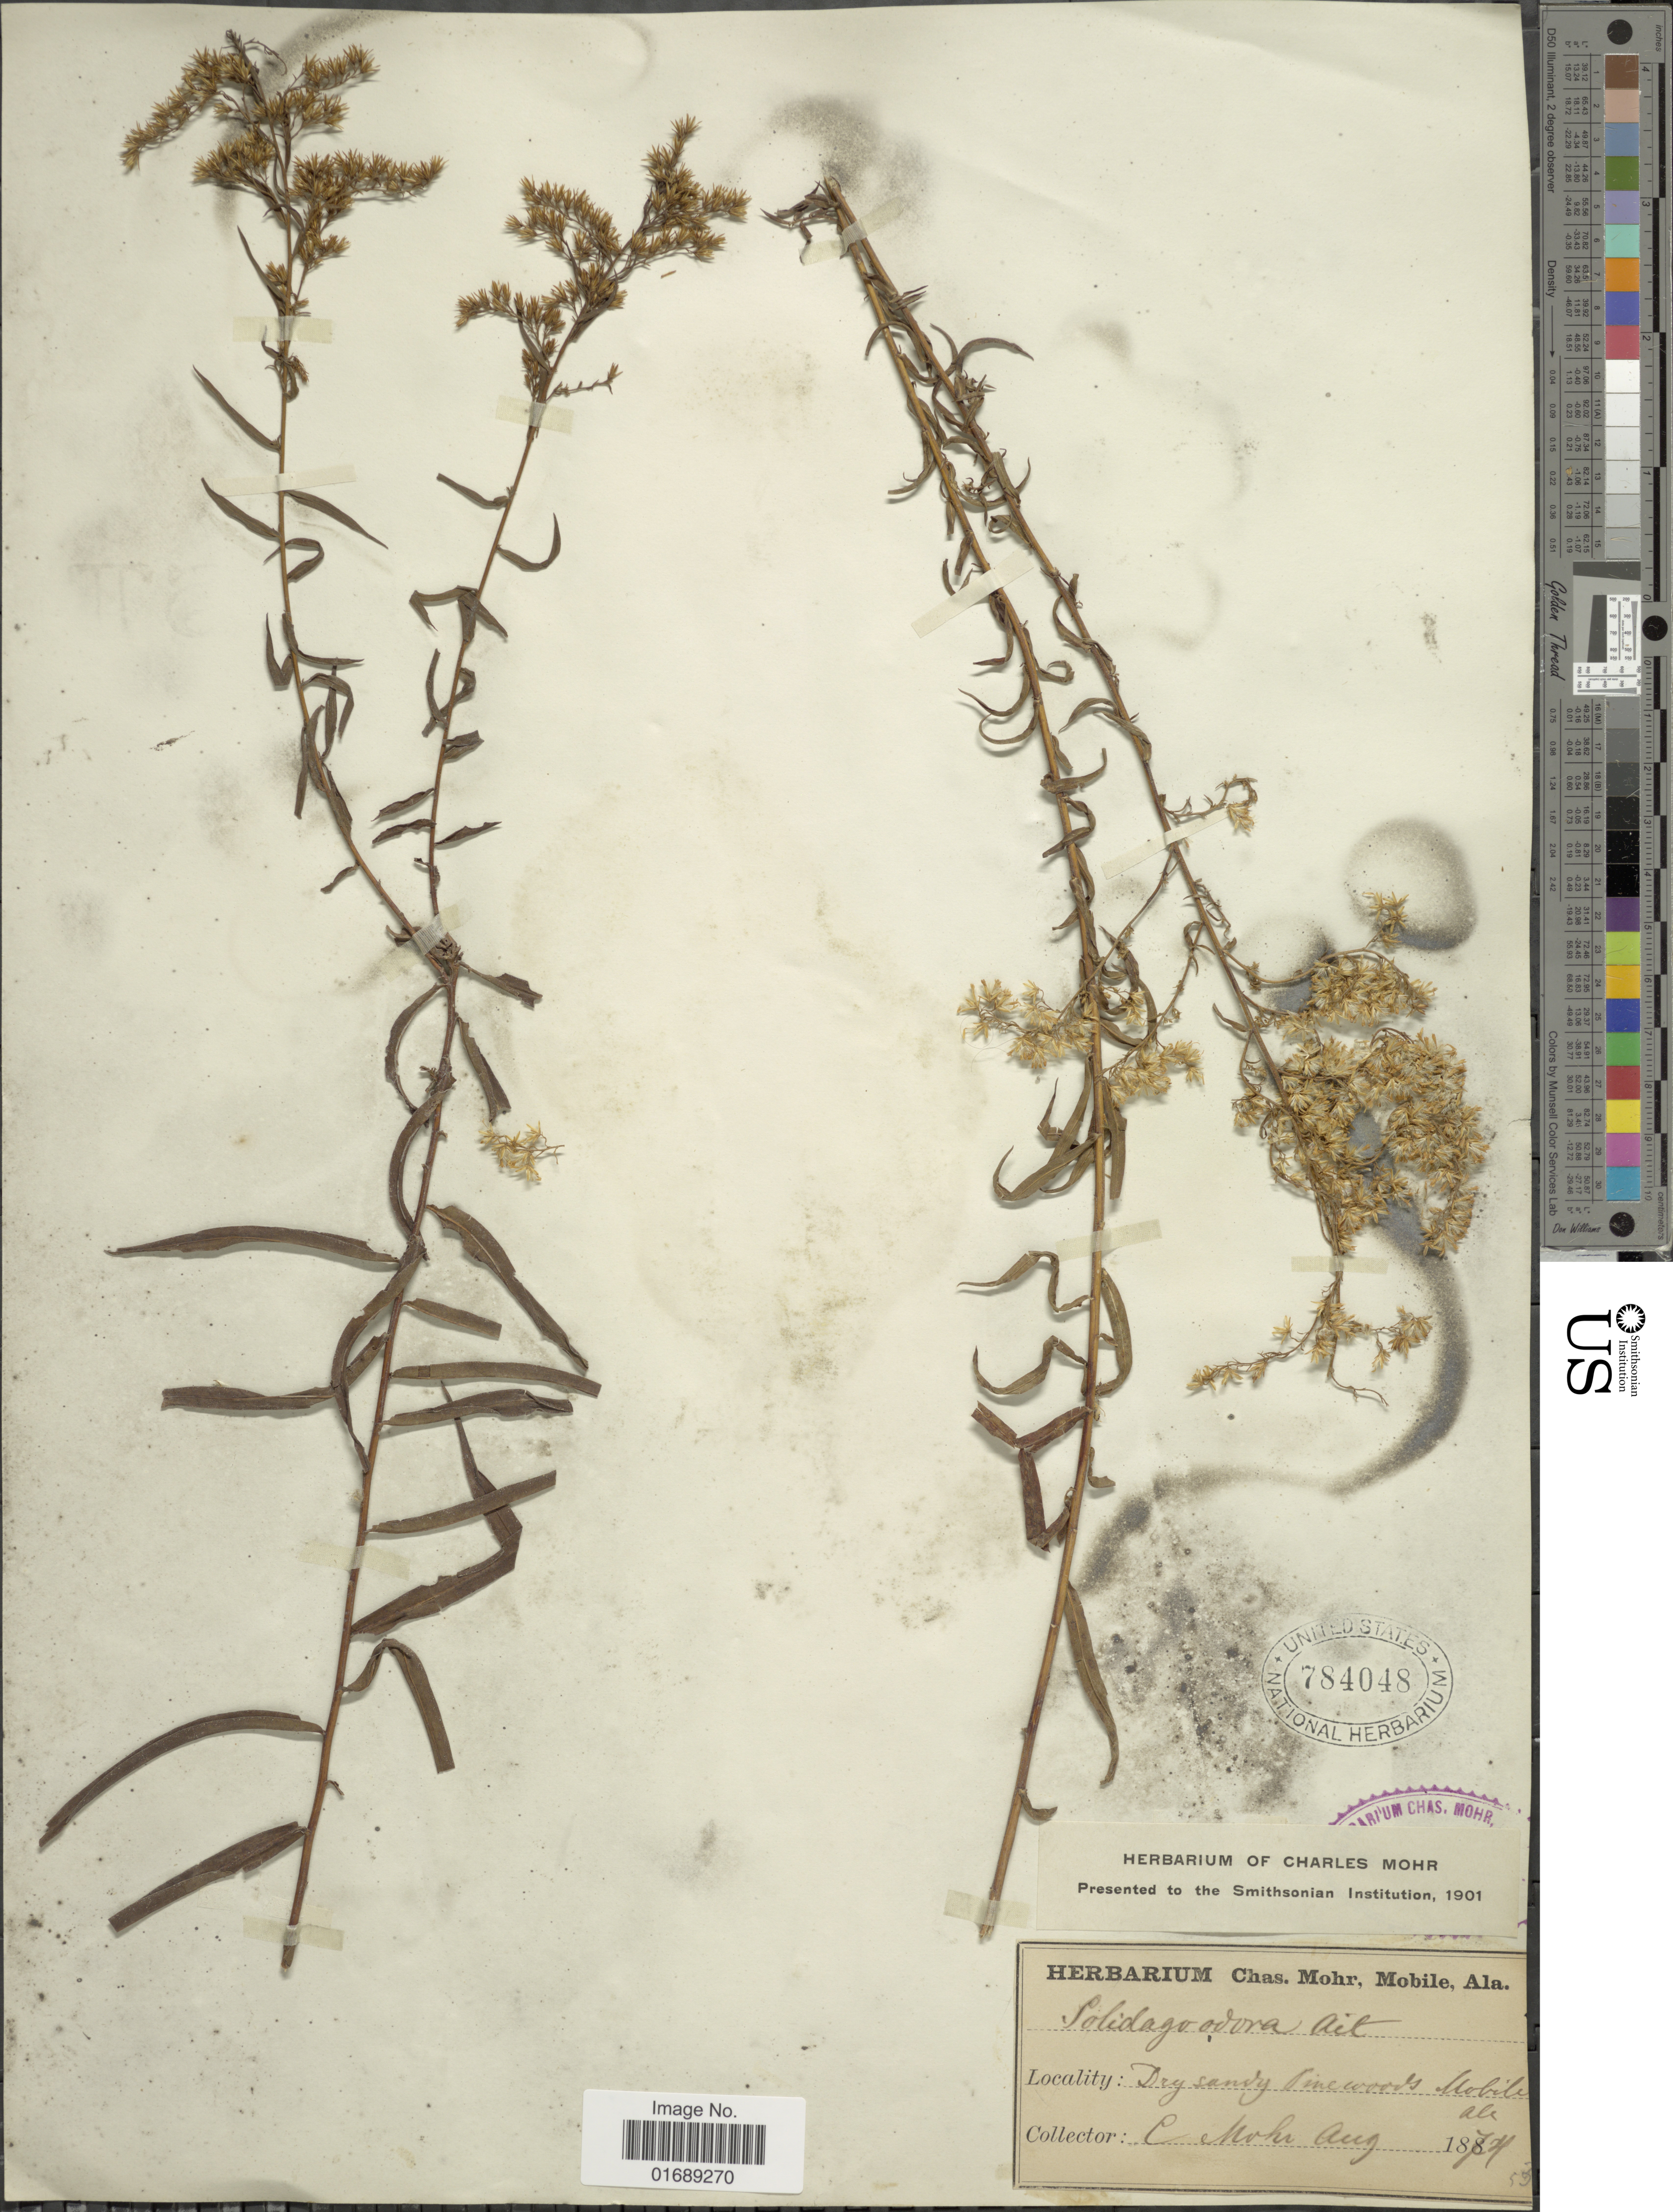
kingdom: Plantae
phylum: Tracheophyta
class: Magnoliopsida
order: Asterales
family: Asteraceae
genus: Solidago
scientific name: Solidago odora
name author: Aiton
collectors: C. T. Mohr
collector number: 53*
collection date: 1874-08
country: United States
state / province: Alabama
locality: Dry sandy Pinewoods, Mobile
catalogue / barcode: US 784048